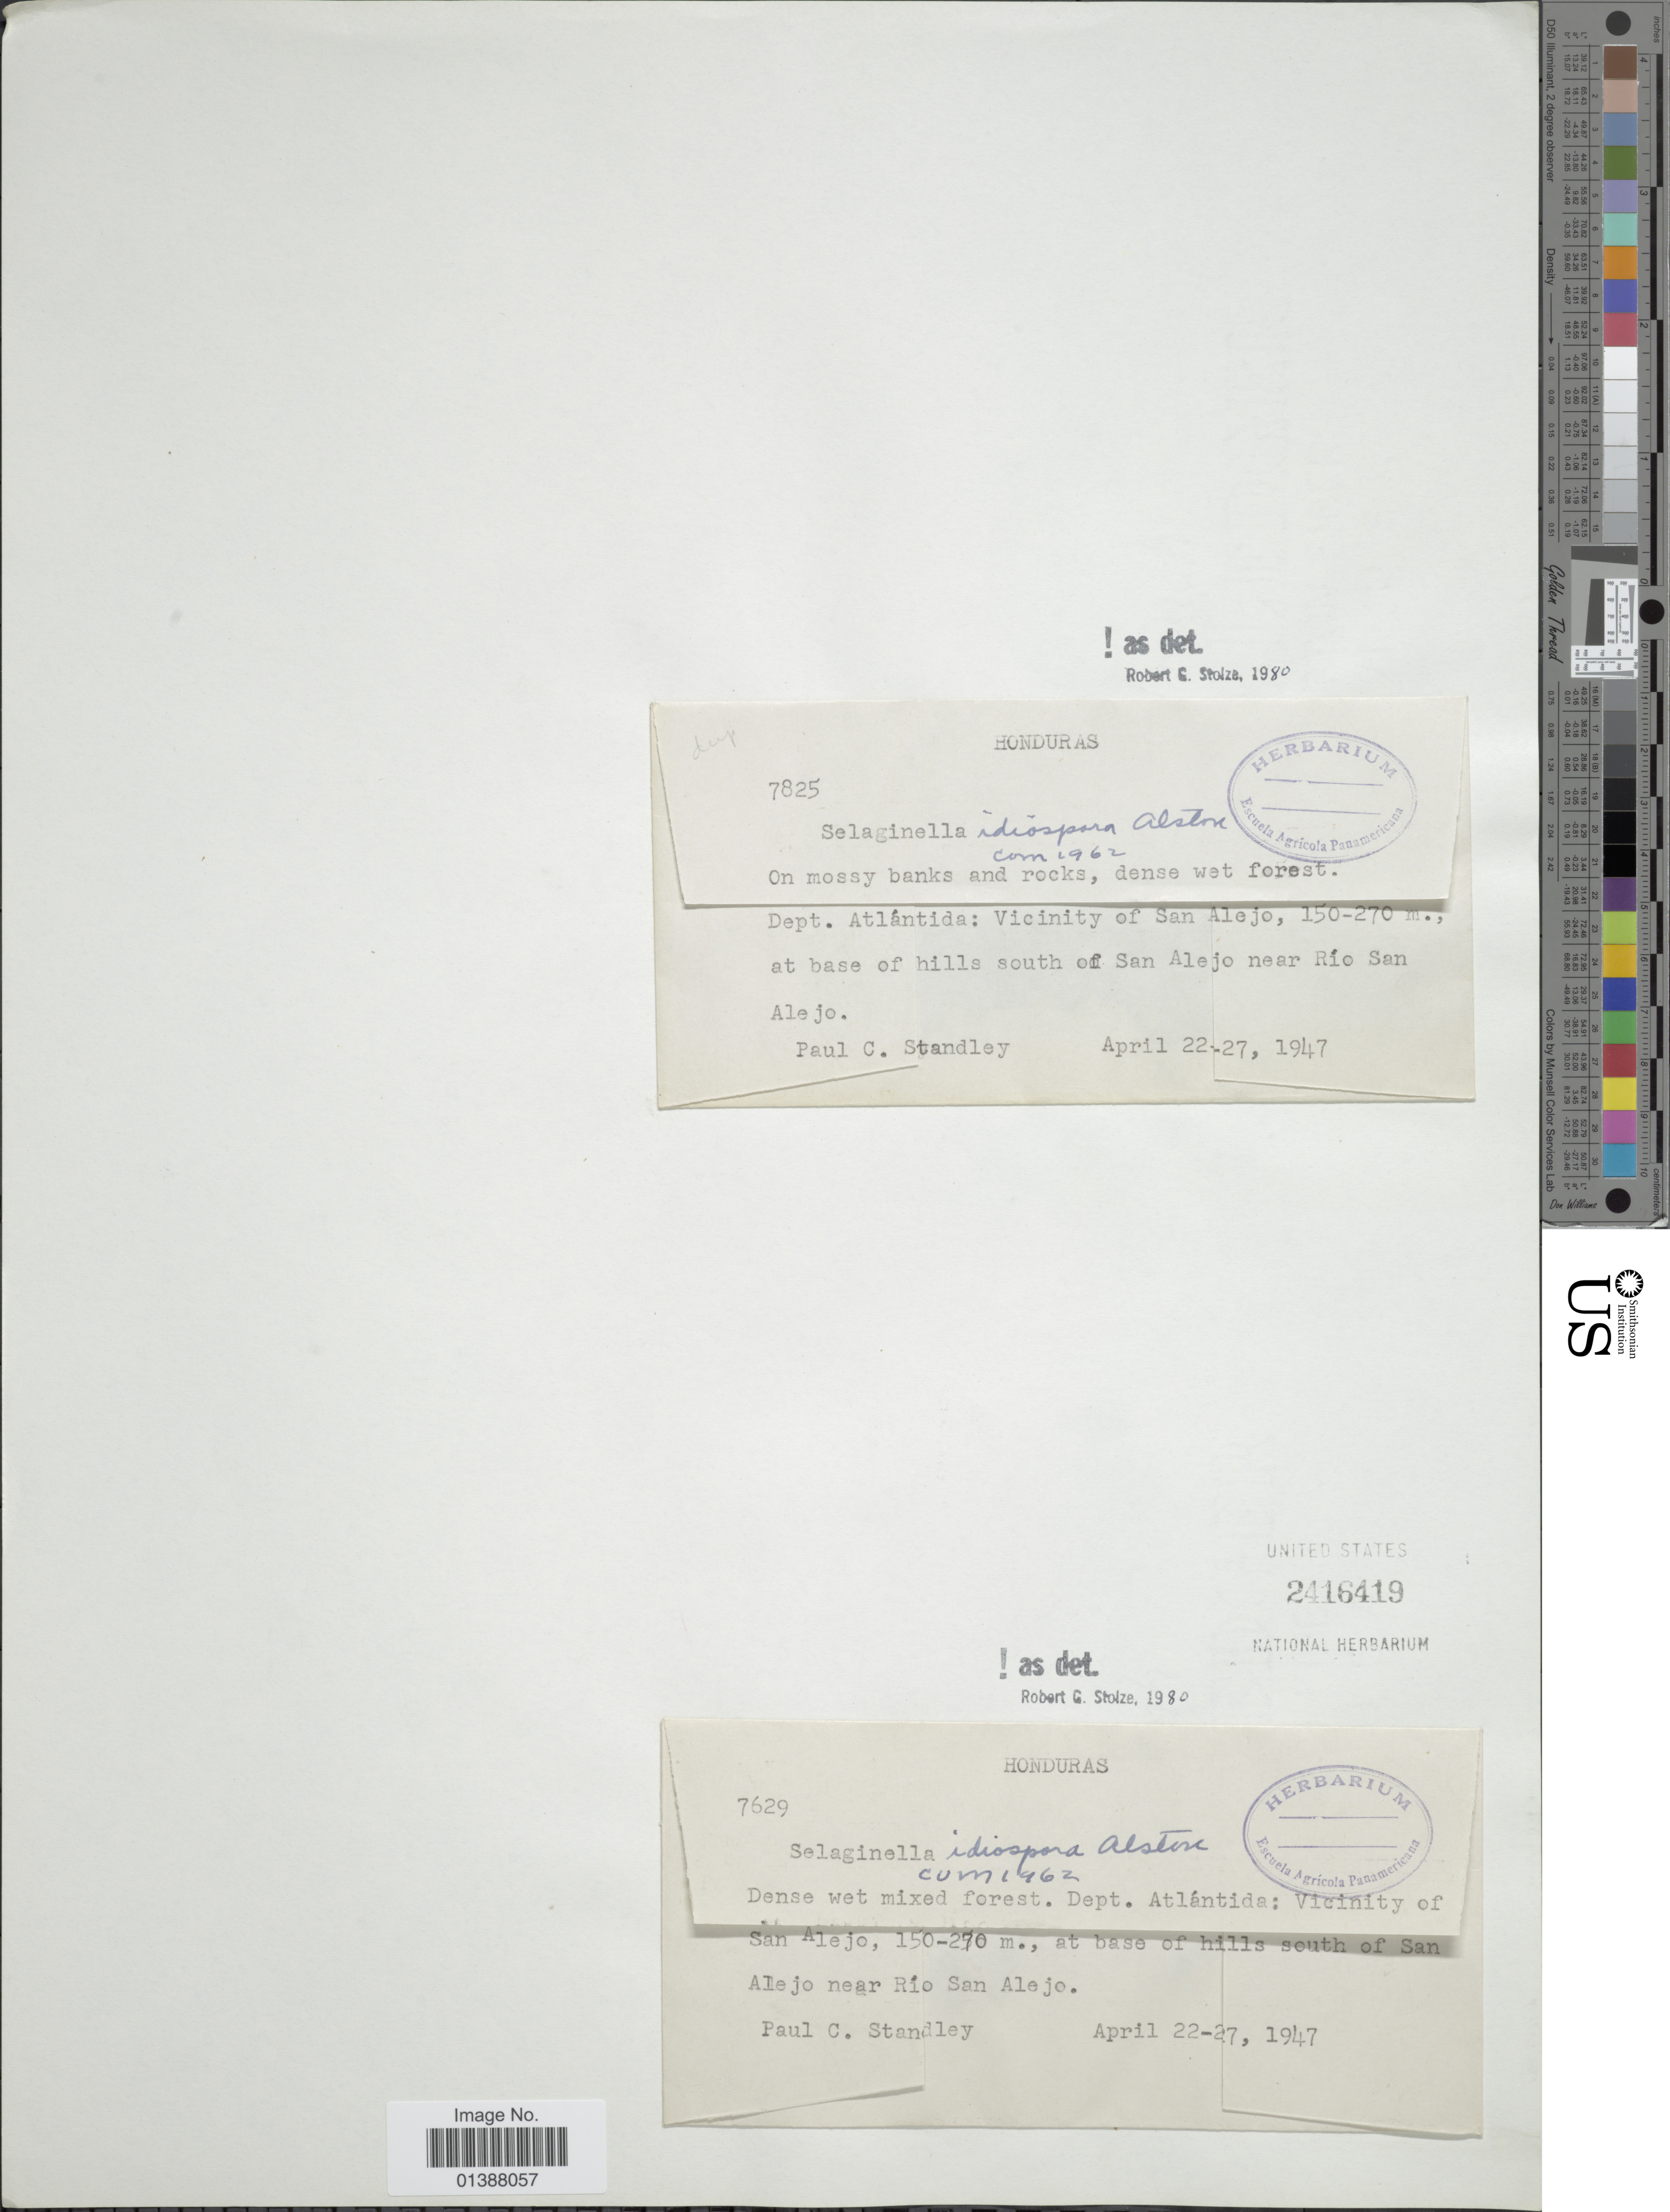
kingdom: Plantae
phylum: Tracheophyta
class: Lycopodiopsida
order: Selaginellales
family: Selaginellaceae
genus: Selaginella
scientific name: Selaginella idiospora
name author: Alston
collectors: P. C. Standley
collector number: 7629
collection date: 1947-04-22/1947-04-27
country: Honduras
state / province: Atlántida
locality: Vicinity of San Alejo, at base of hills south of San Alejo near Rio San Alejo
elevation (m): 150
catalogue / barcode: US 2416419